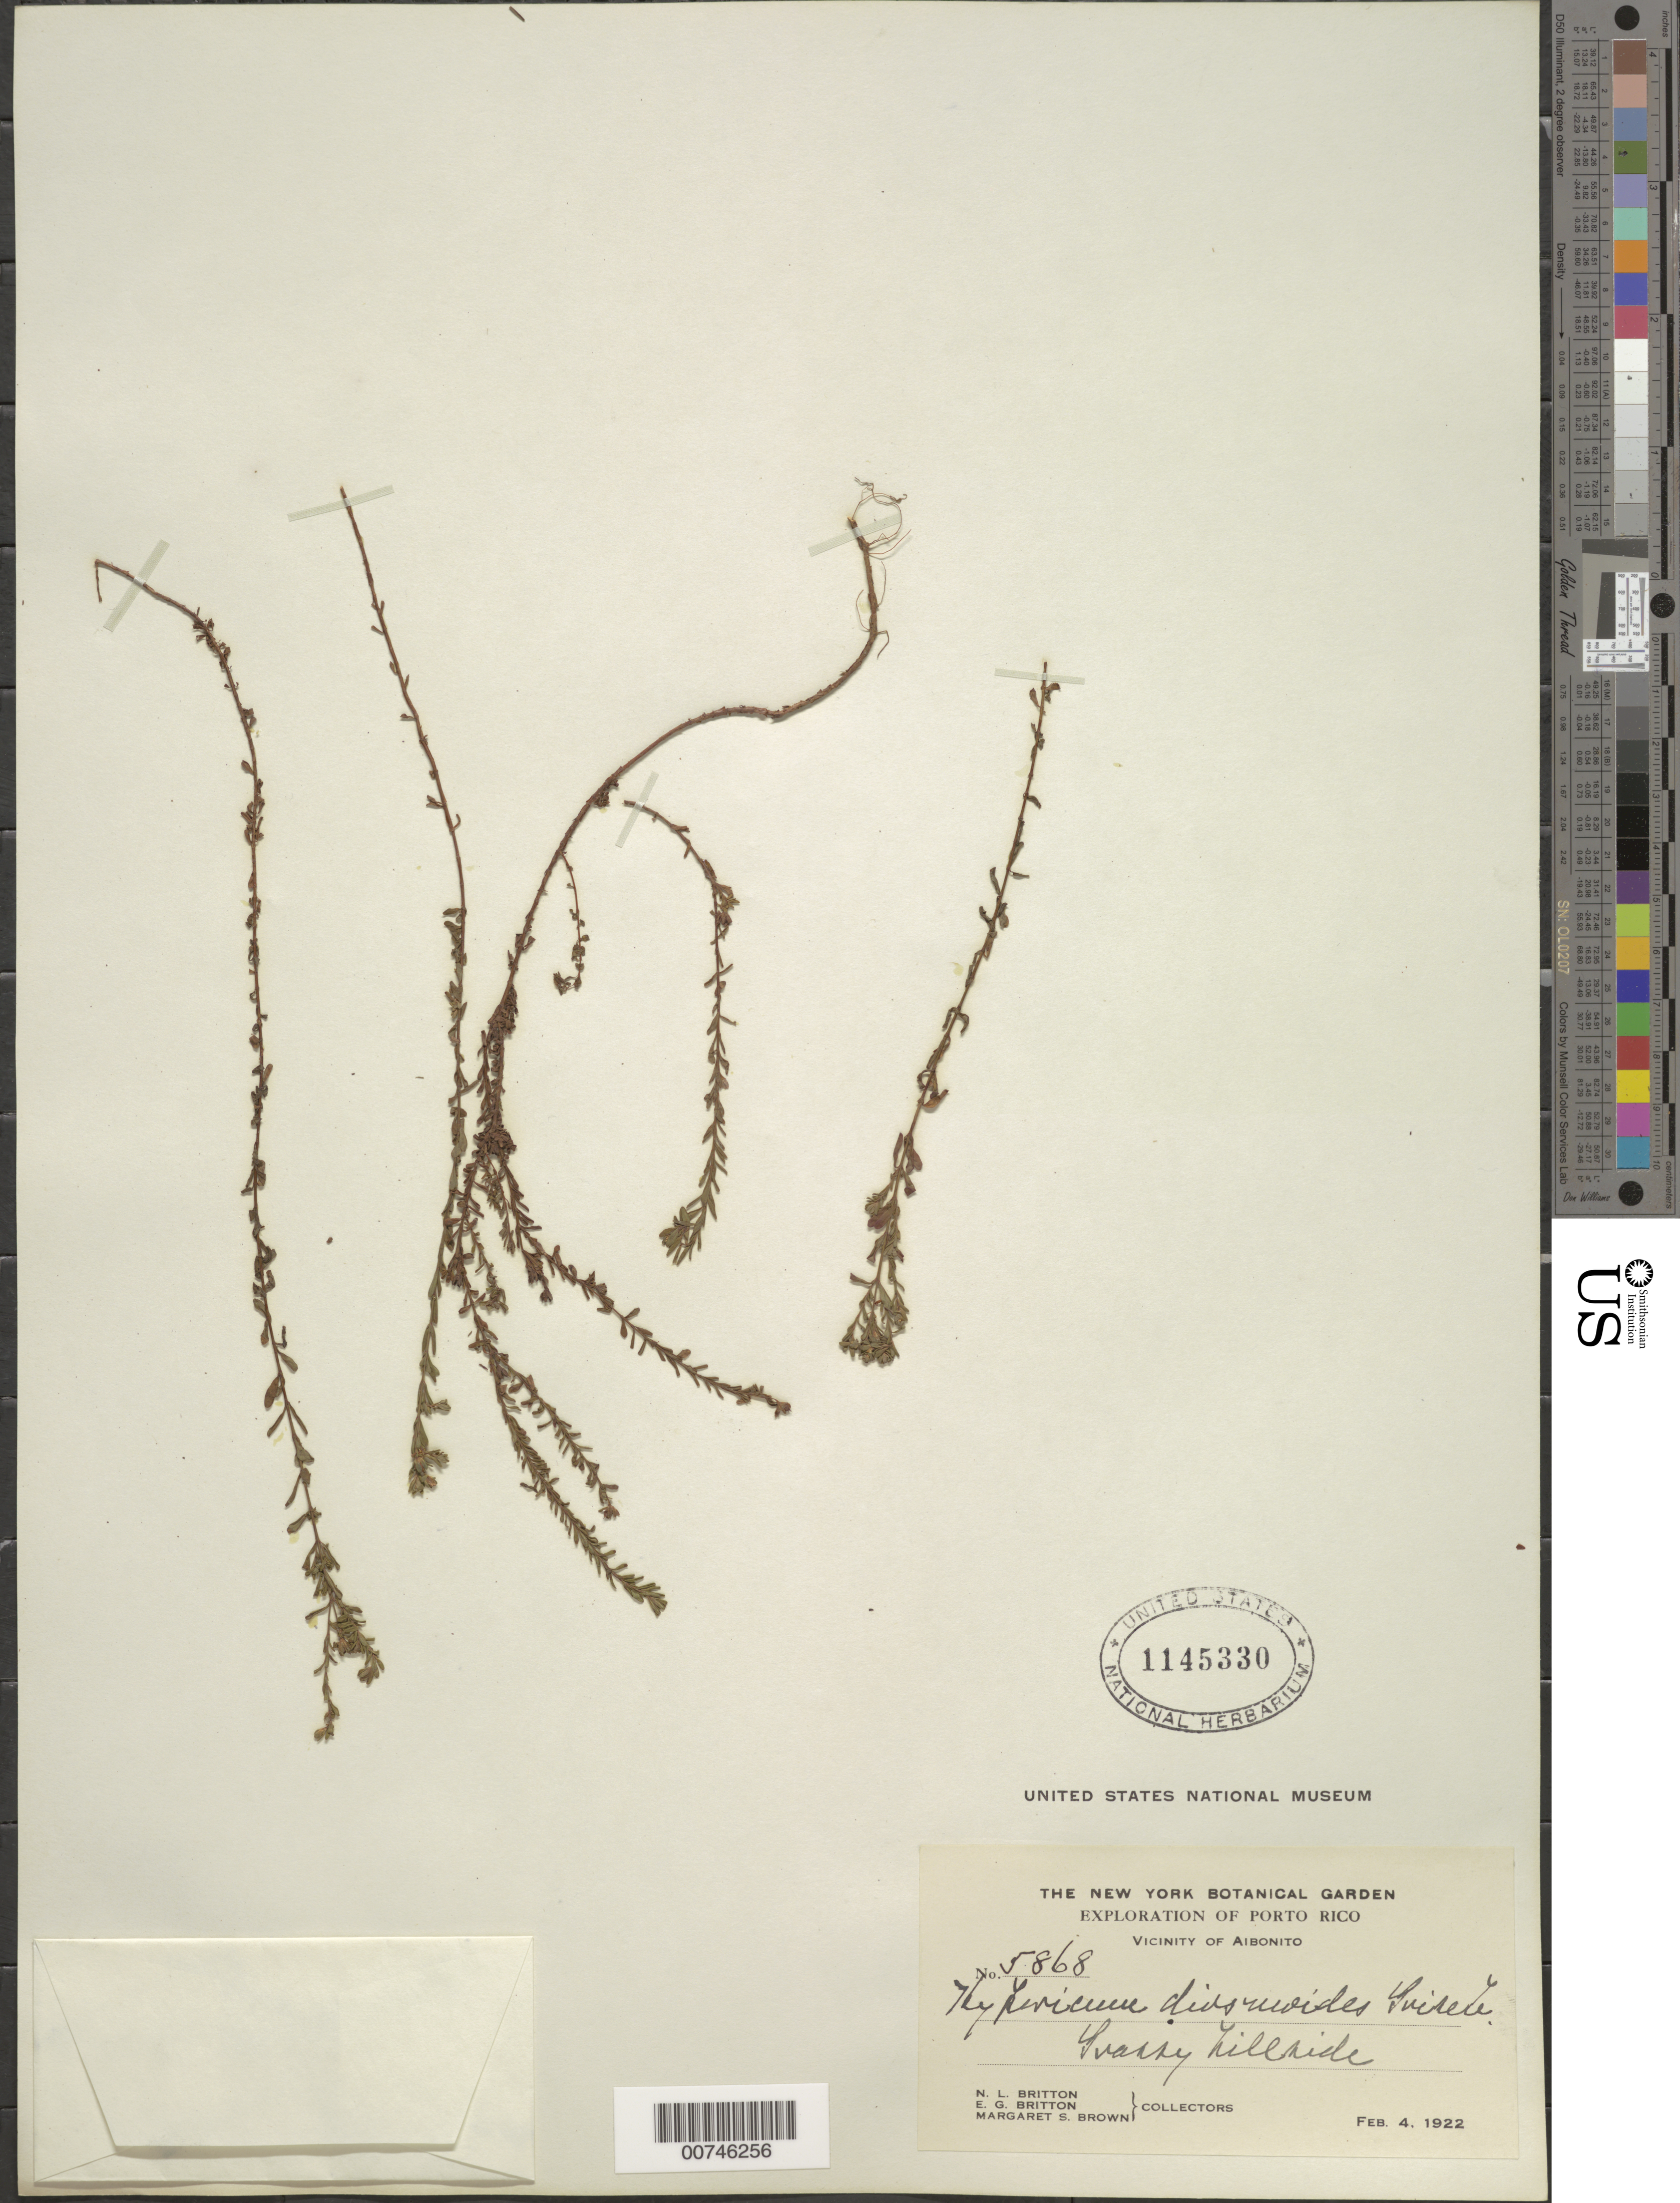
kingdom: Plantae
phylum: Tracheophyta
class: Magnoliopsida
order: Malpighiales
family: Hypericaceae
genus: Hypericum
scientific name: Hypericum diosmoides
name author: Griseb.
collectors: N. Britton, E. G. Britton & M. S. Brown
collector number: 5868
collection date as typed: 04 Feb 1922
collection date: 1922-02-04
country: Puerto Rico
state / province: Abonito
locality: Vicinity of Aibonito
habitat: Grassy hillside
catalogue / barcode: US 1145330